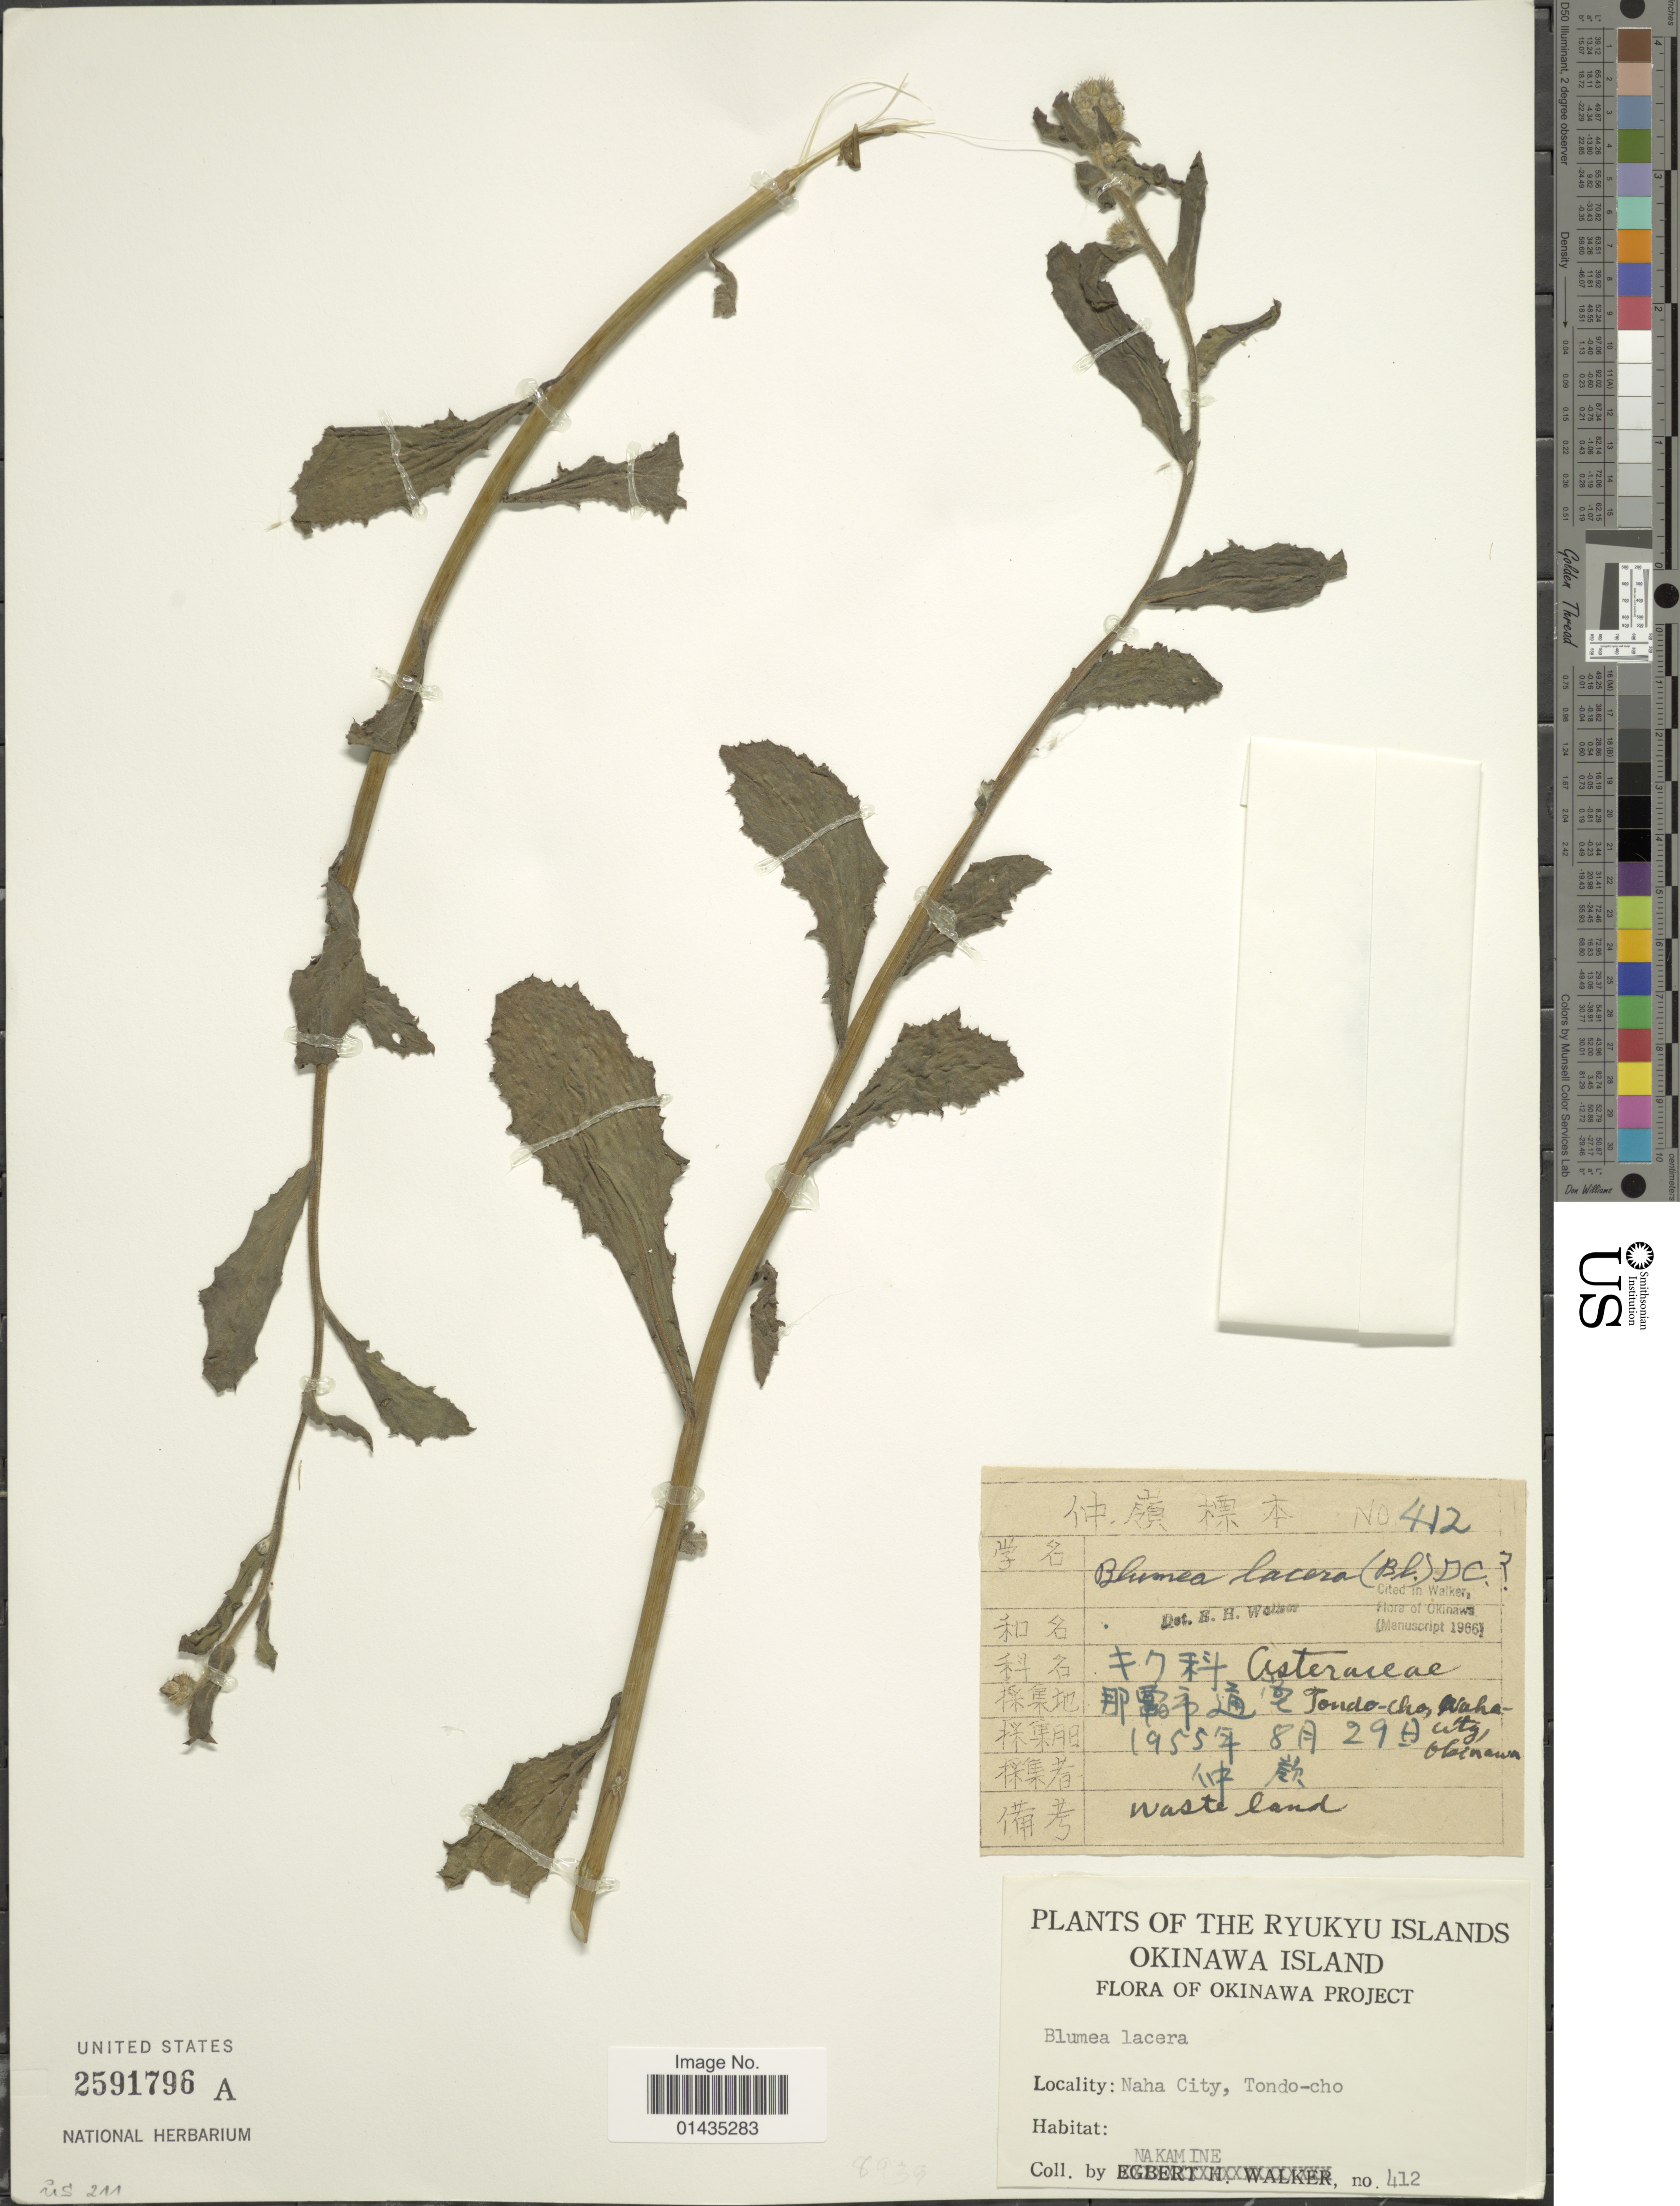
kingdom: Plantae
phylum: Tracheophyta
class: Magnoliopsida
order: Asterales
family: Asteraceae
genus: Blumea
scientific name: Blumea lacera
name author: (Roxb.) DC.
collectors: S. Nakamine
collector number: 412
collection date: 1955-08-29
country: Japan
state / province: Okinawa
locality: Ryukyu Islands, Okinawa Island, Naha City, Tondo-cho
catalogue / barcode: US 2591796A